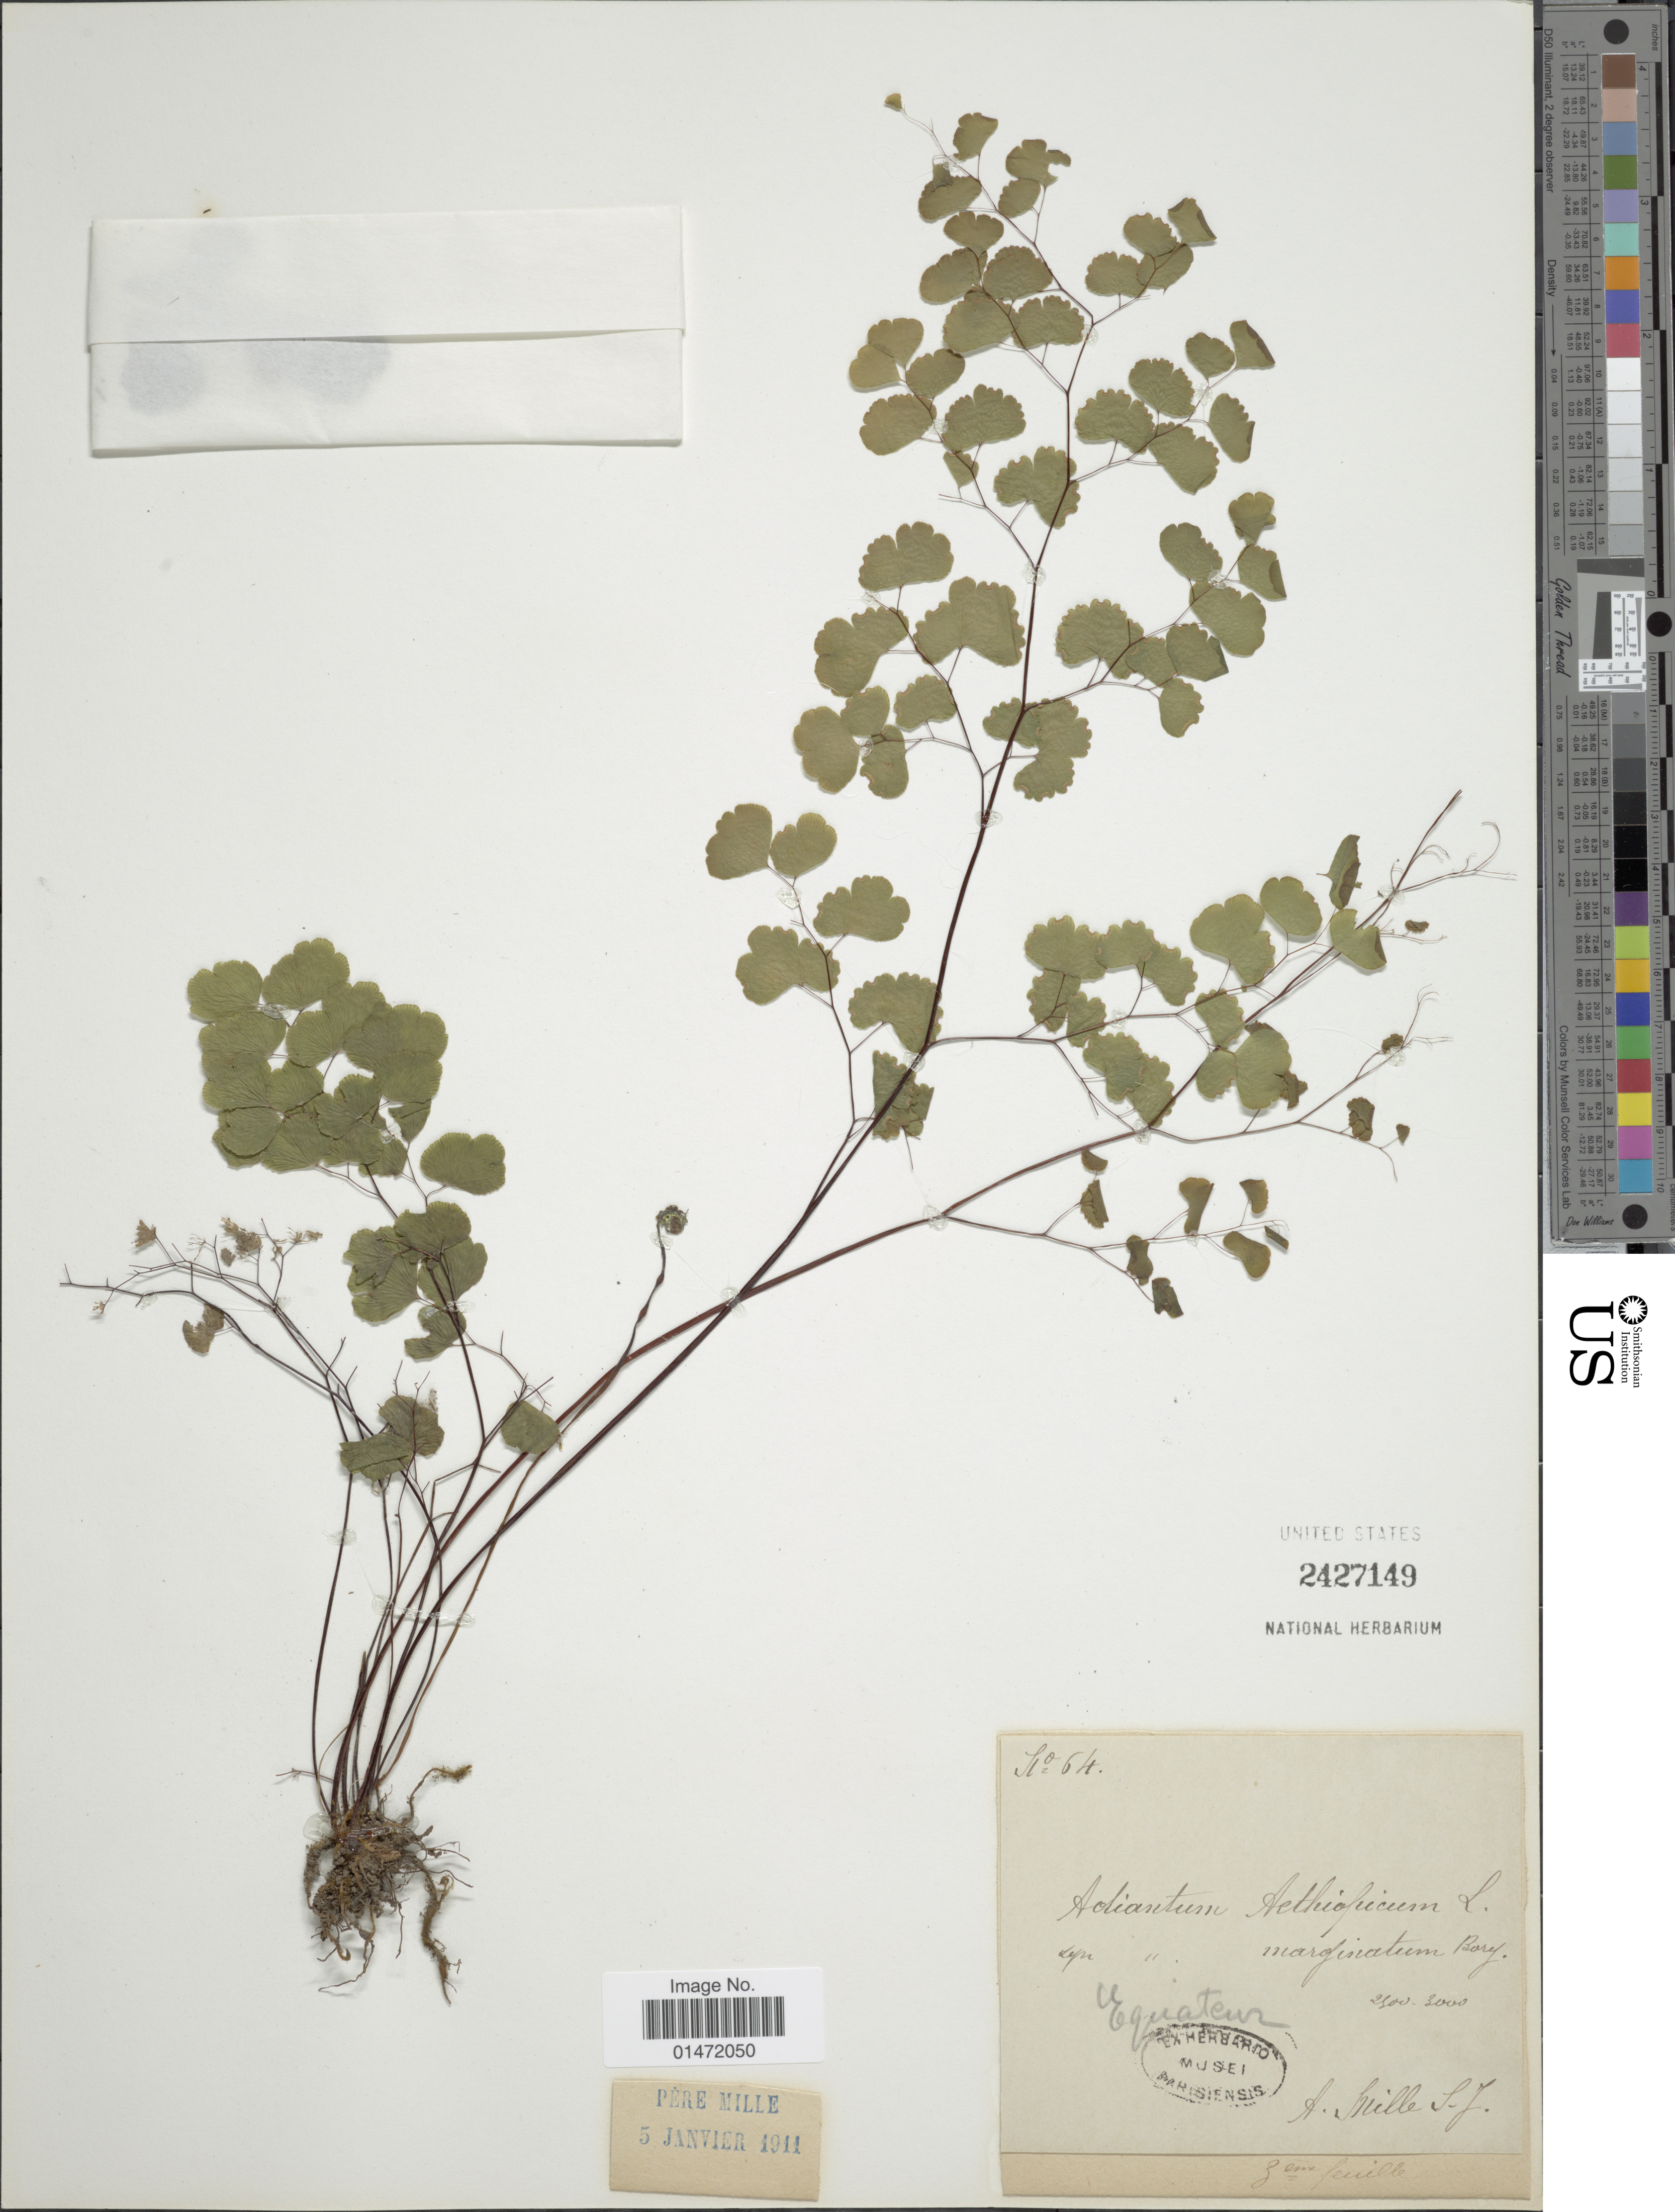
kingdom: Plantae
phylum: Tracheophyta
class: Polypodiopsida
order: Polypodiales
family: Pteridaceae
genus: Adiantum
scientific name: Adiantum sp.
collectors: A. Mille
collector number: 64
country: Ecuador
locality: Equateur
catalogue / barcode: US 2427149